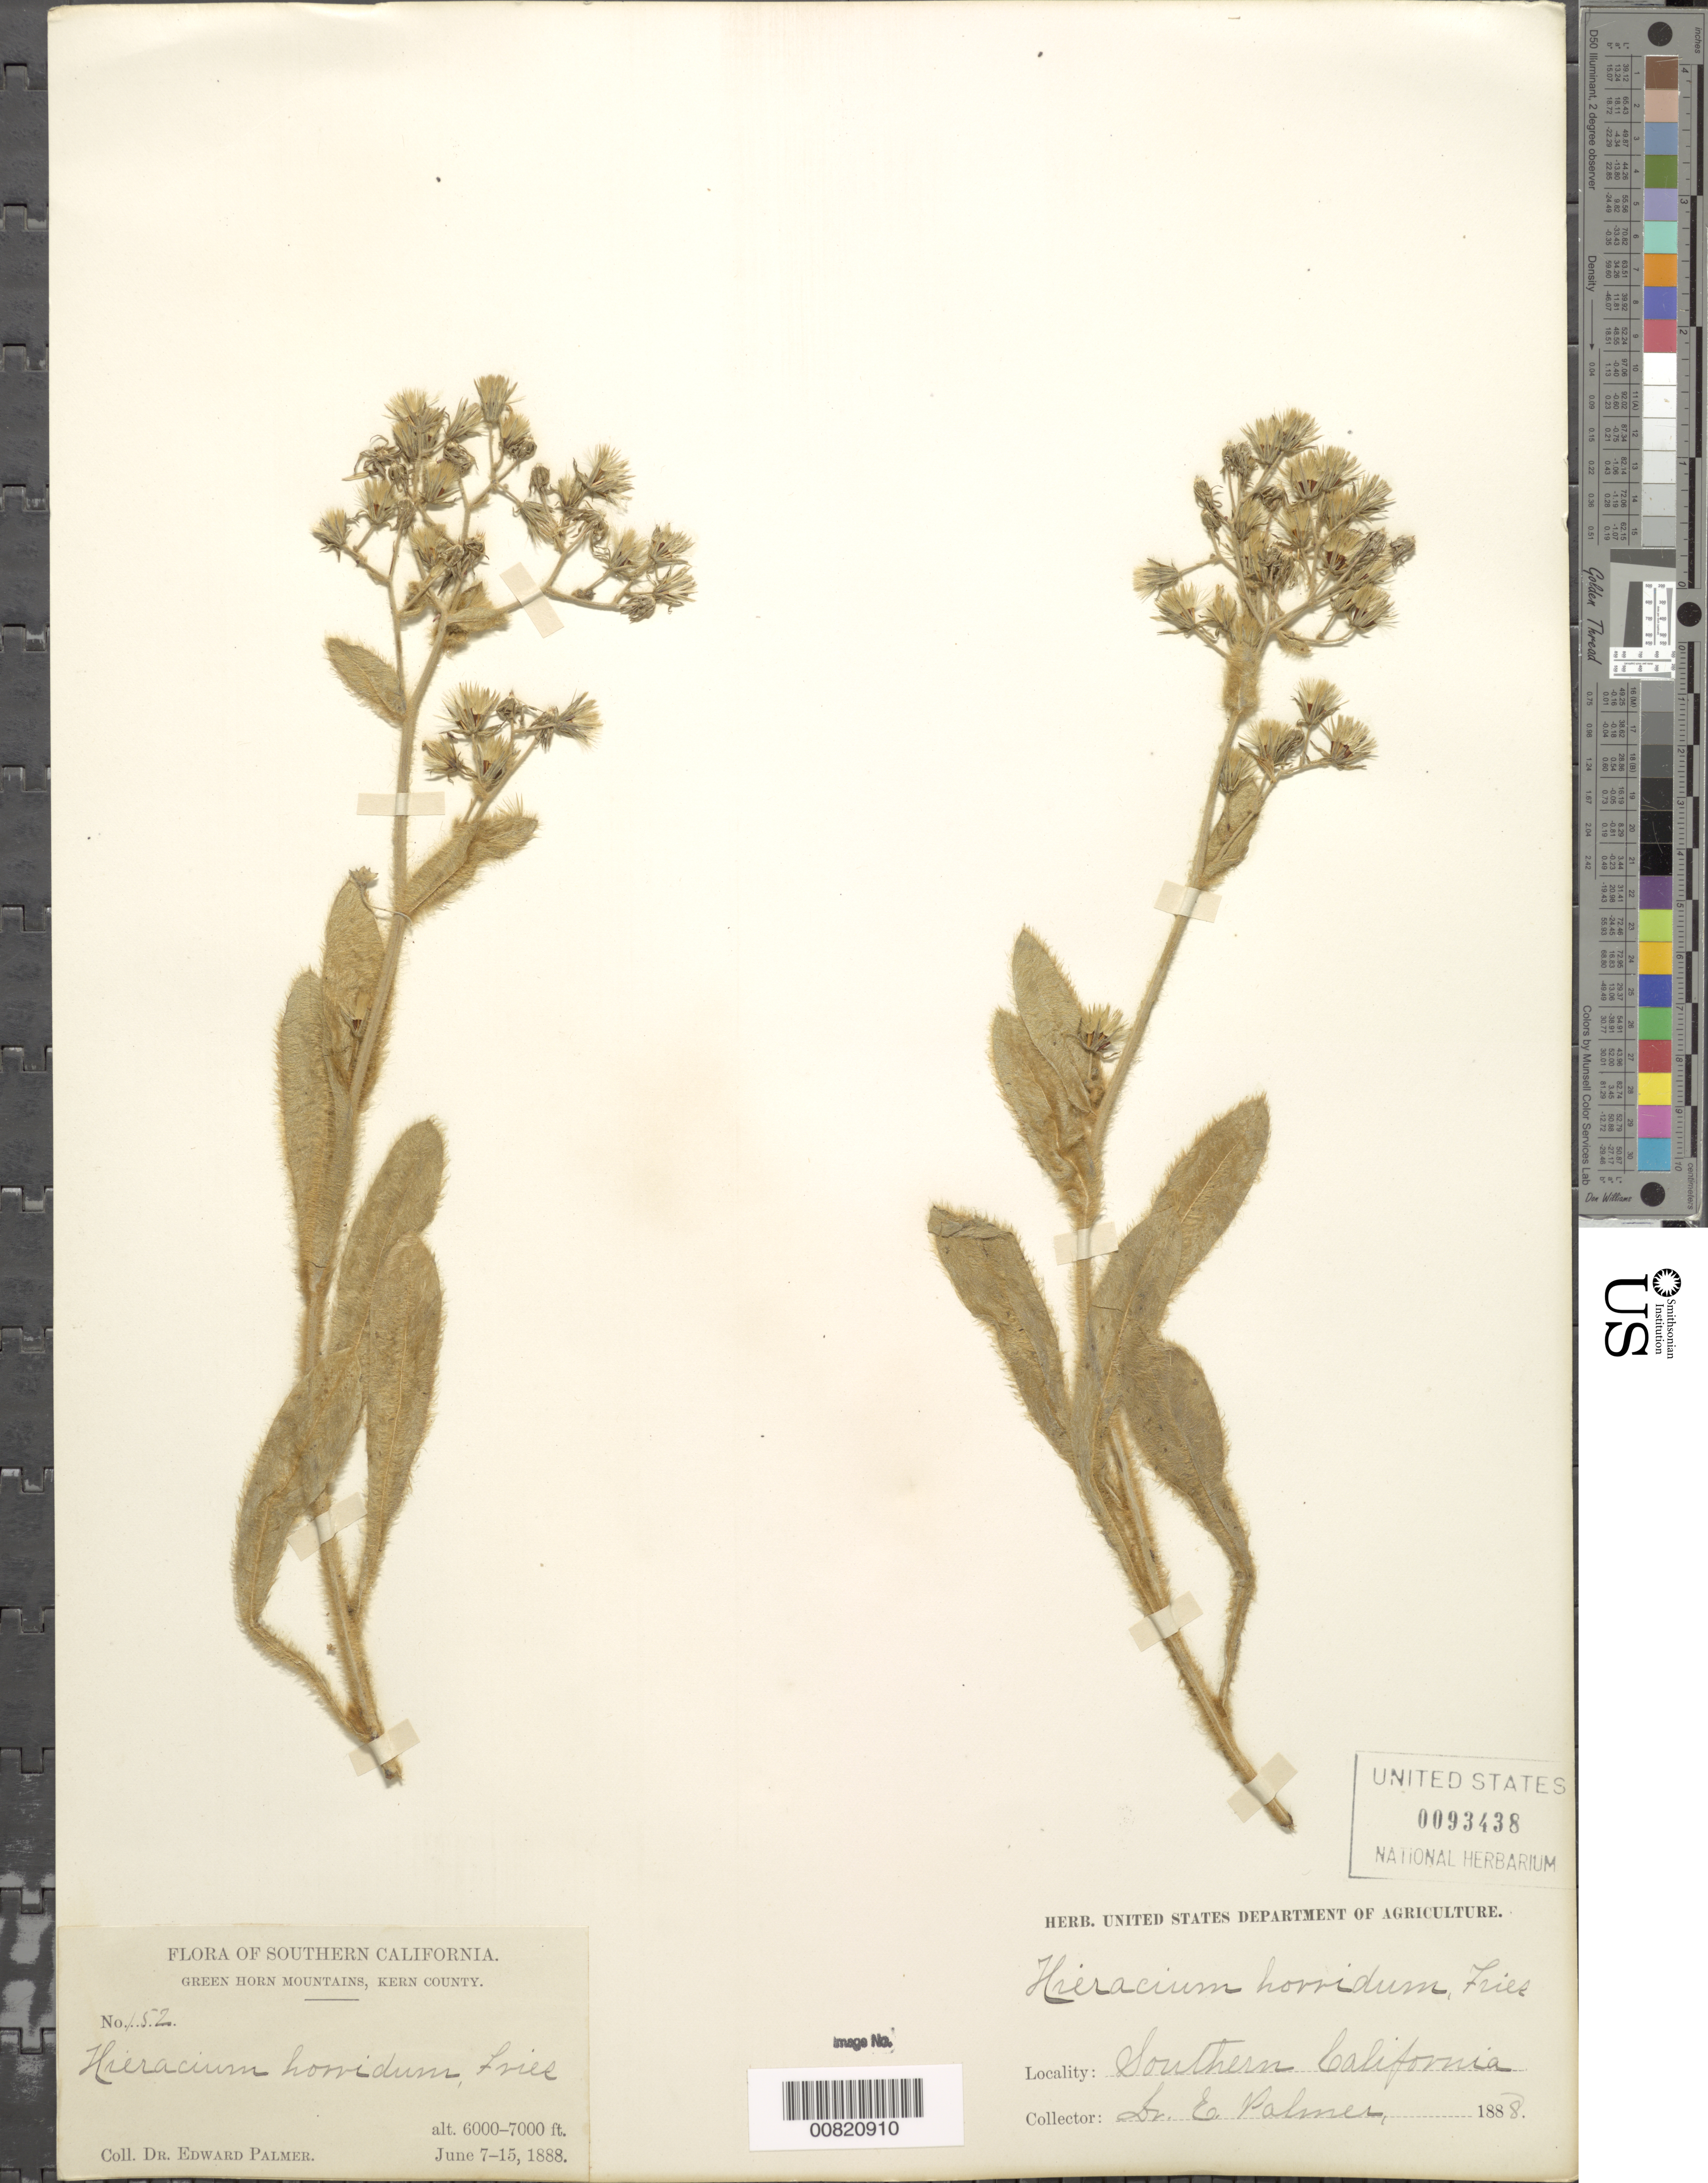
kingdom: Plantae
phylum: Tracheophyta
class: Magnoliopsida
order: Asterales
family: Asteraceae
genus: Hieracium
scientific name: Hieracium horridum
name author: Fr.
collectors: E. Palmer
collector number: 152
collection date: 1888-06-07/1888-06-15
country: United States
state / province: California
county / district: Kern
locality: Southern California, Green Horn Mountains, Kern City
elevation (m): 1829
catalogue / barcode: US 93438